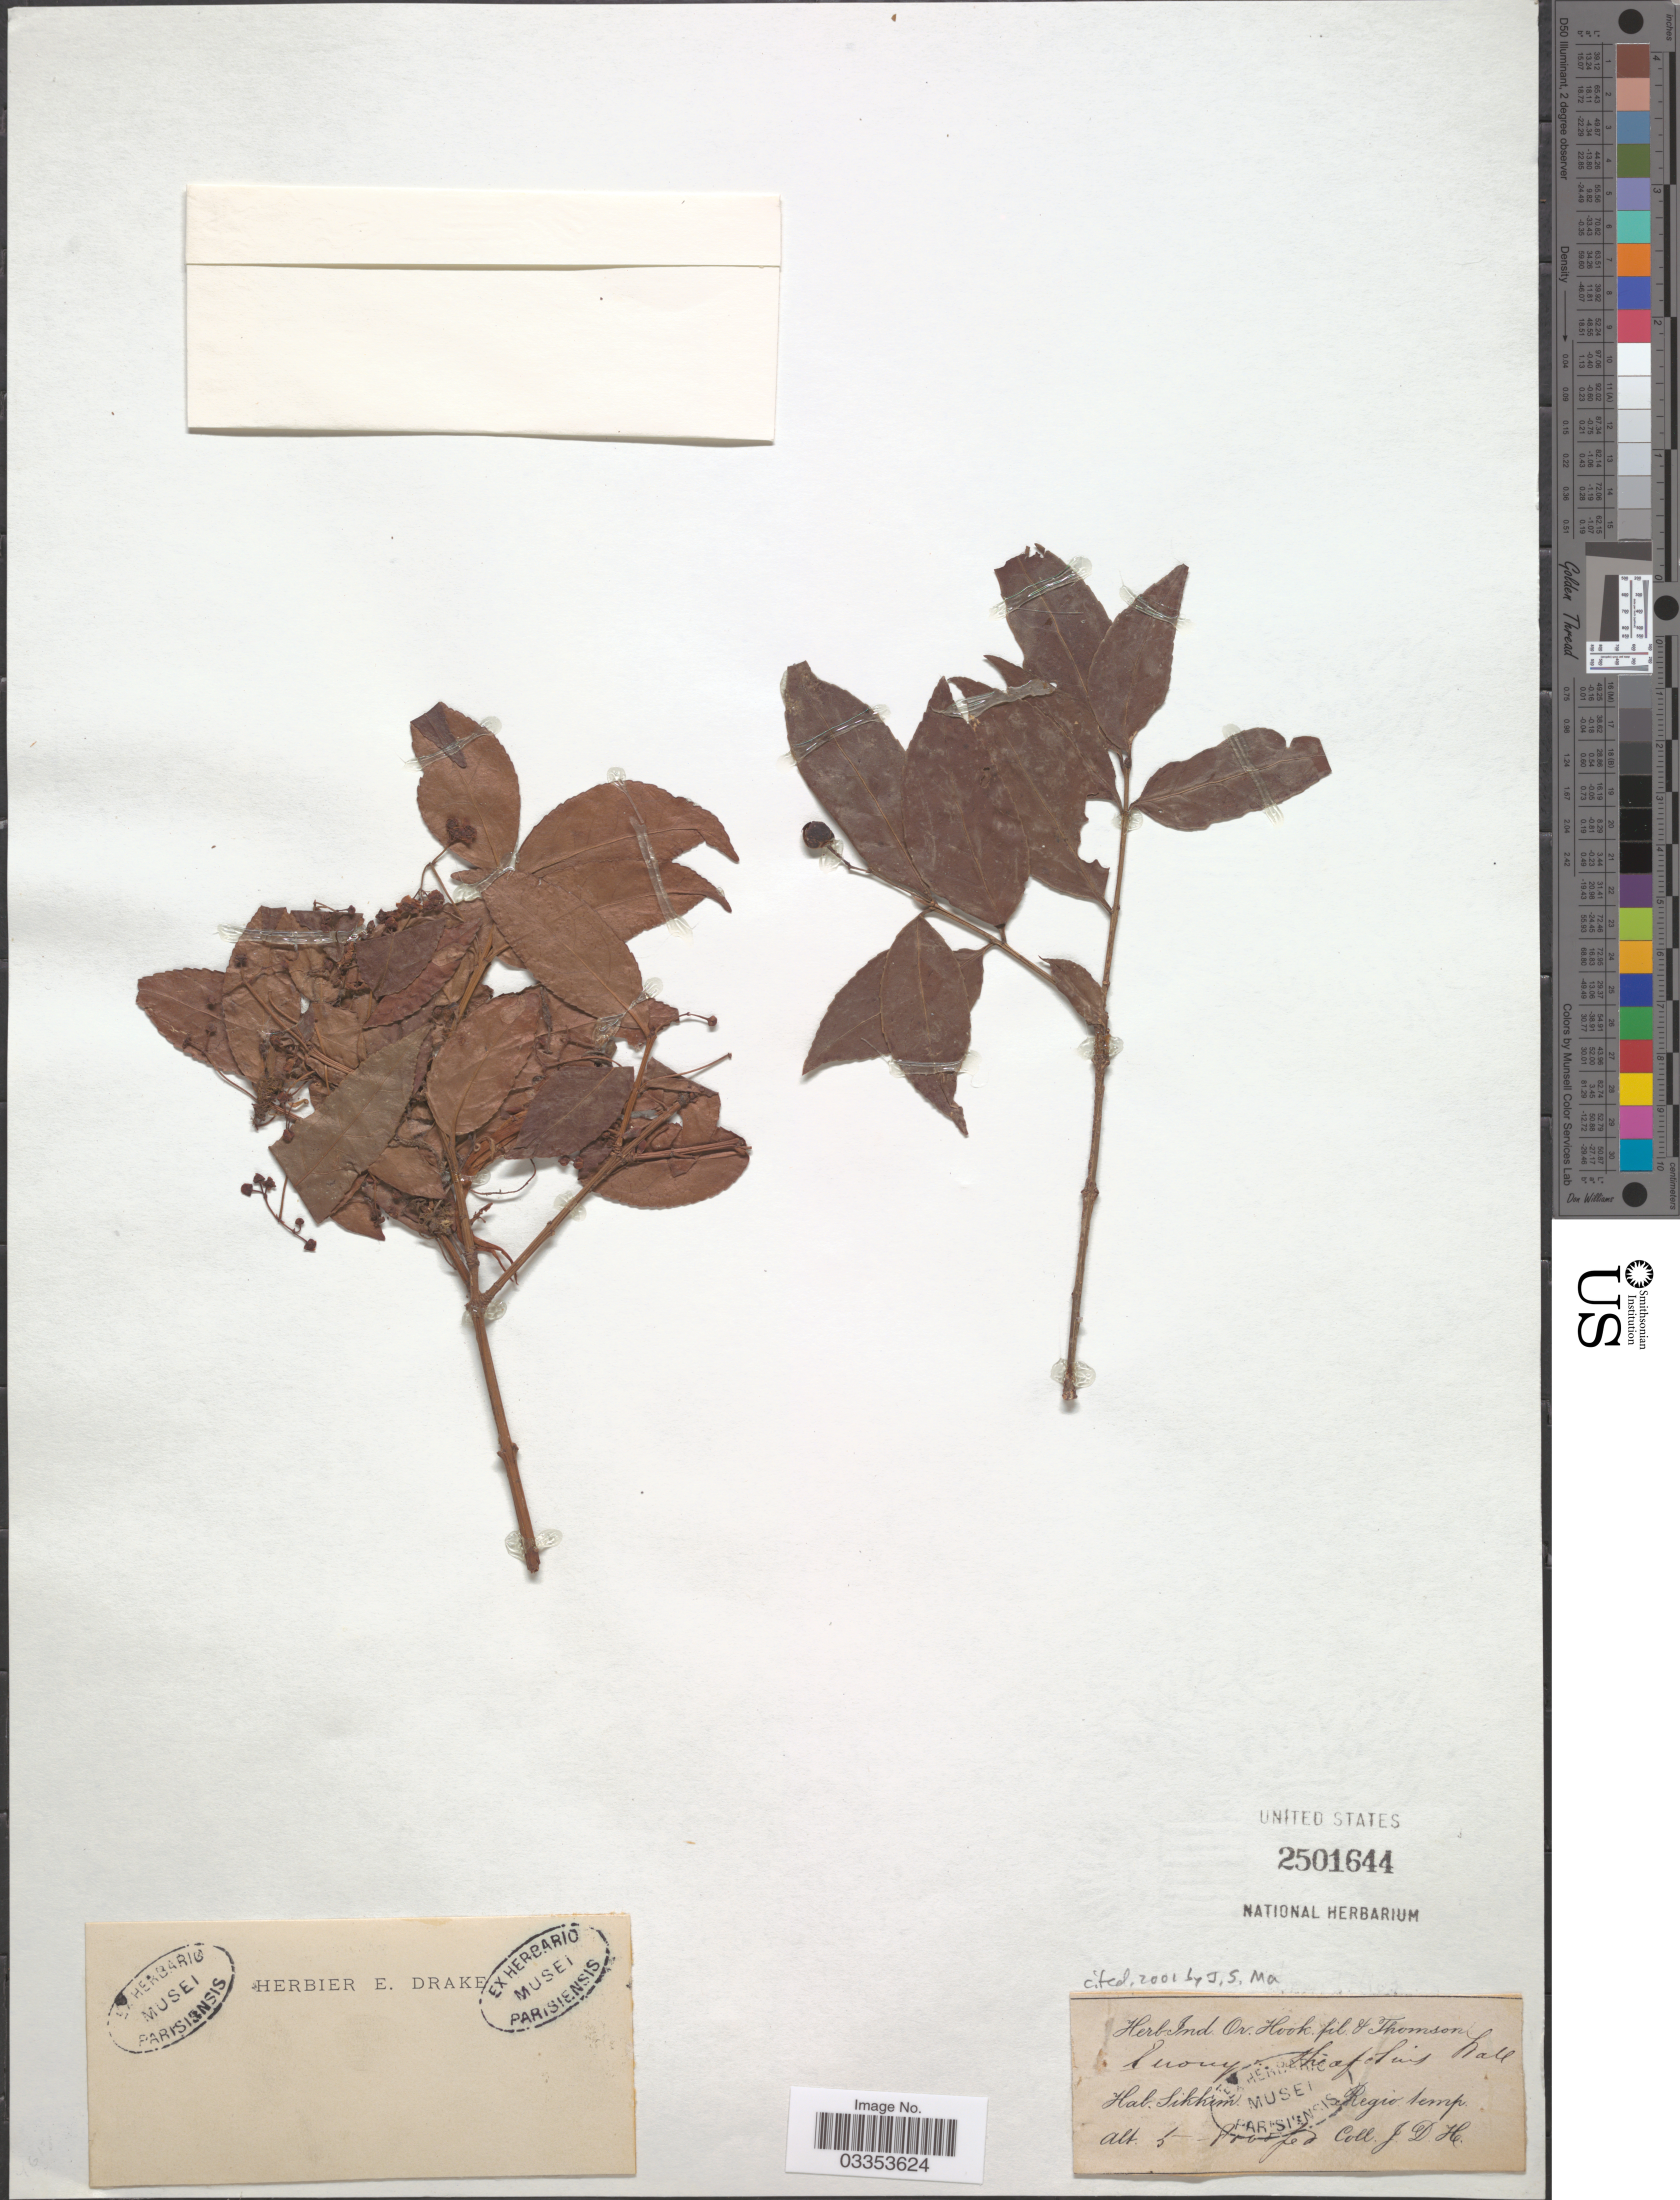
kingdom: Plantae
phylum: Tracheophyta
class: Magnoliopsida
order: Celastrales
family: Celastraceae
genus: Euonymus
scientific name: Euonymus theaefolius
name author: Wall.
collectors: J. D. Hooker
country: India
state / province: Sikkim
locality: Regio temp.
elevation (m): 1524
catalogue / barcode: US 2501644